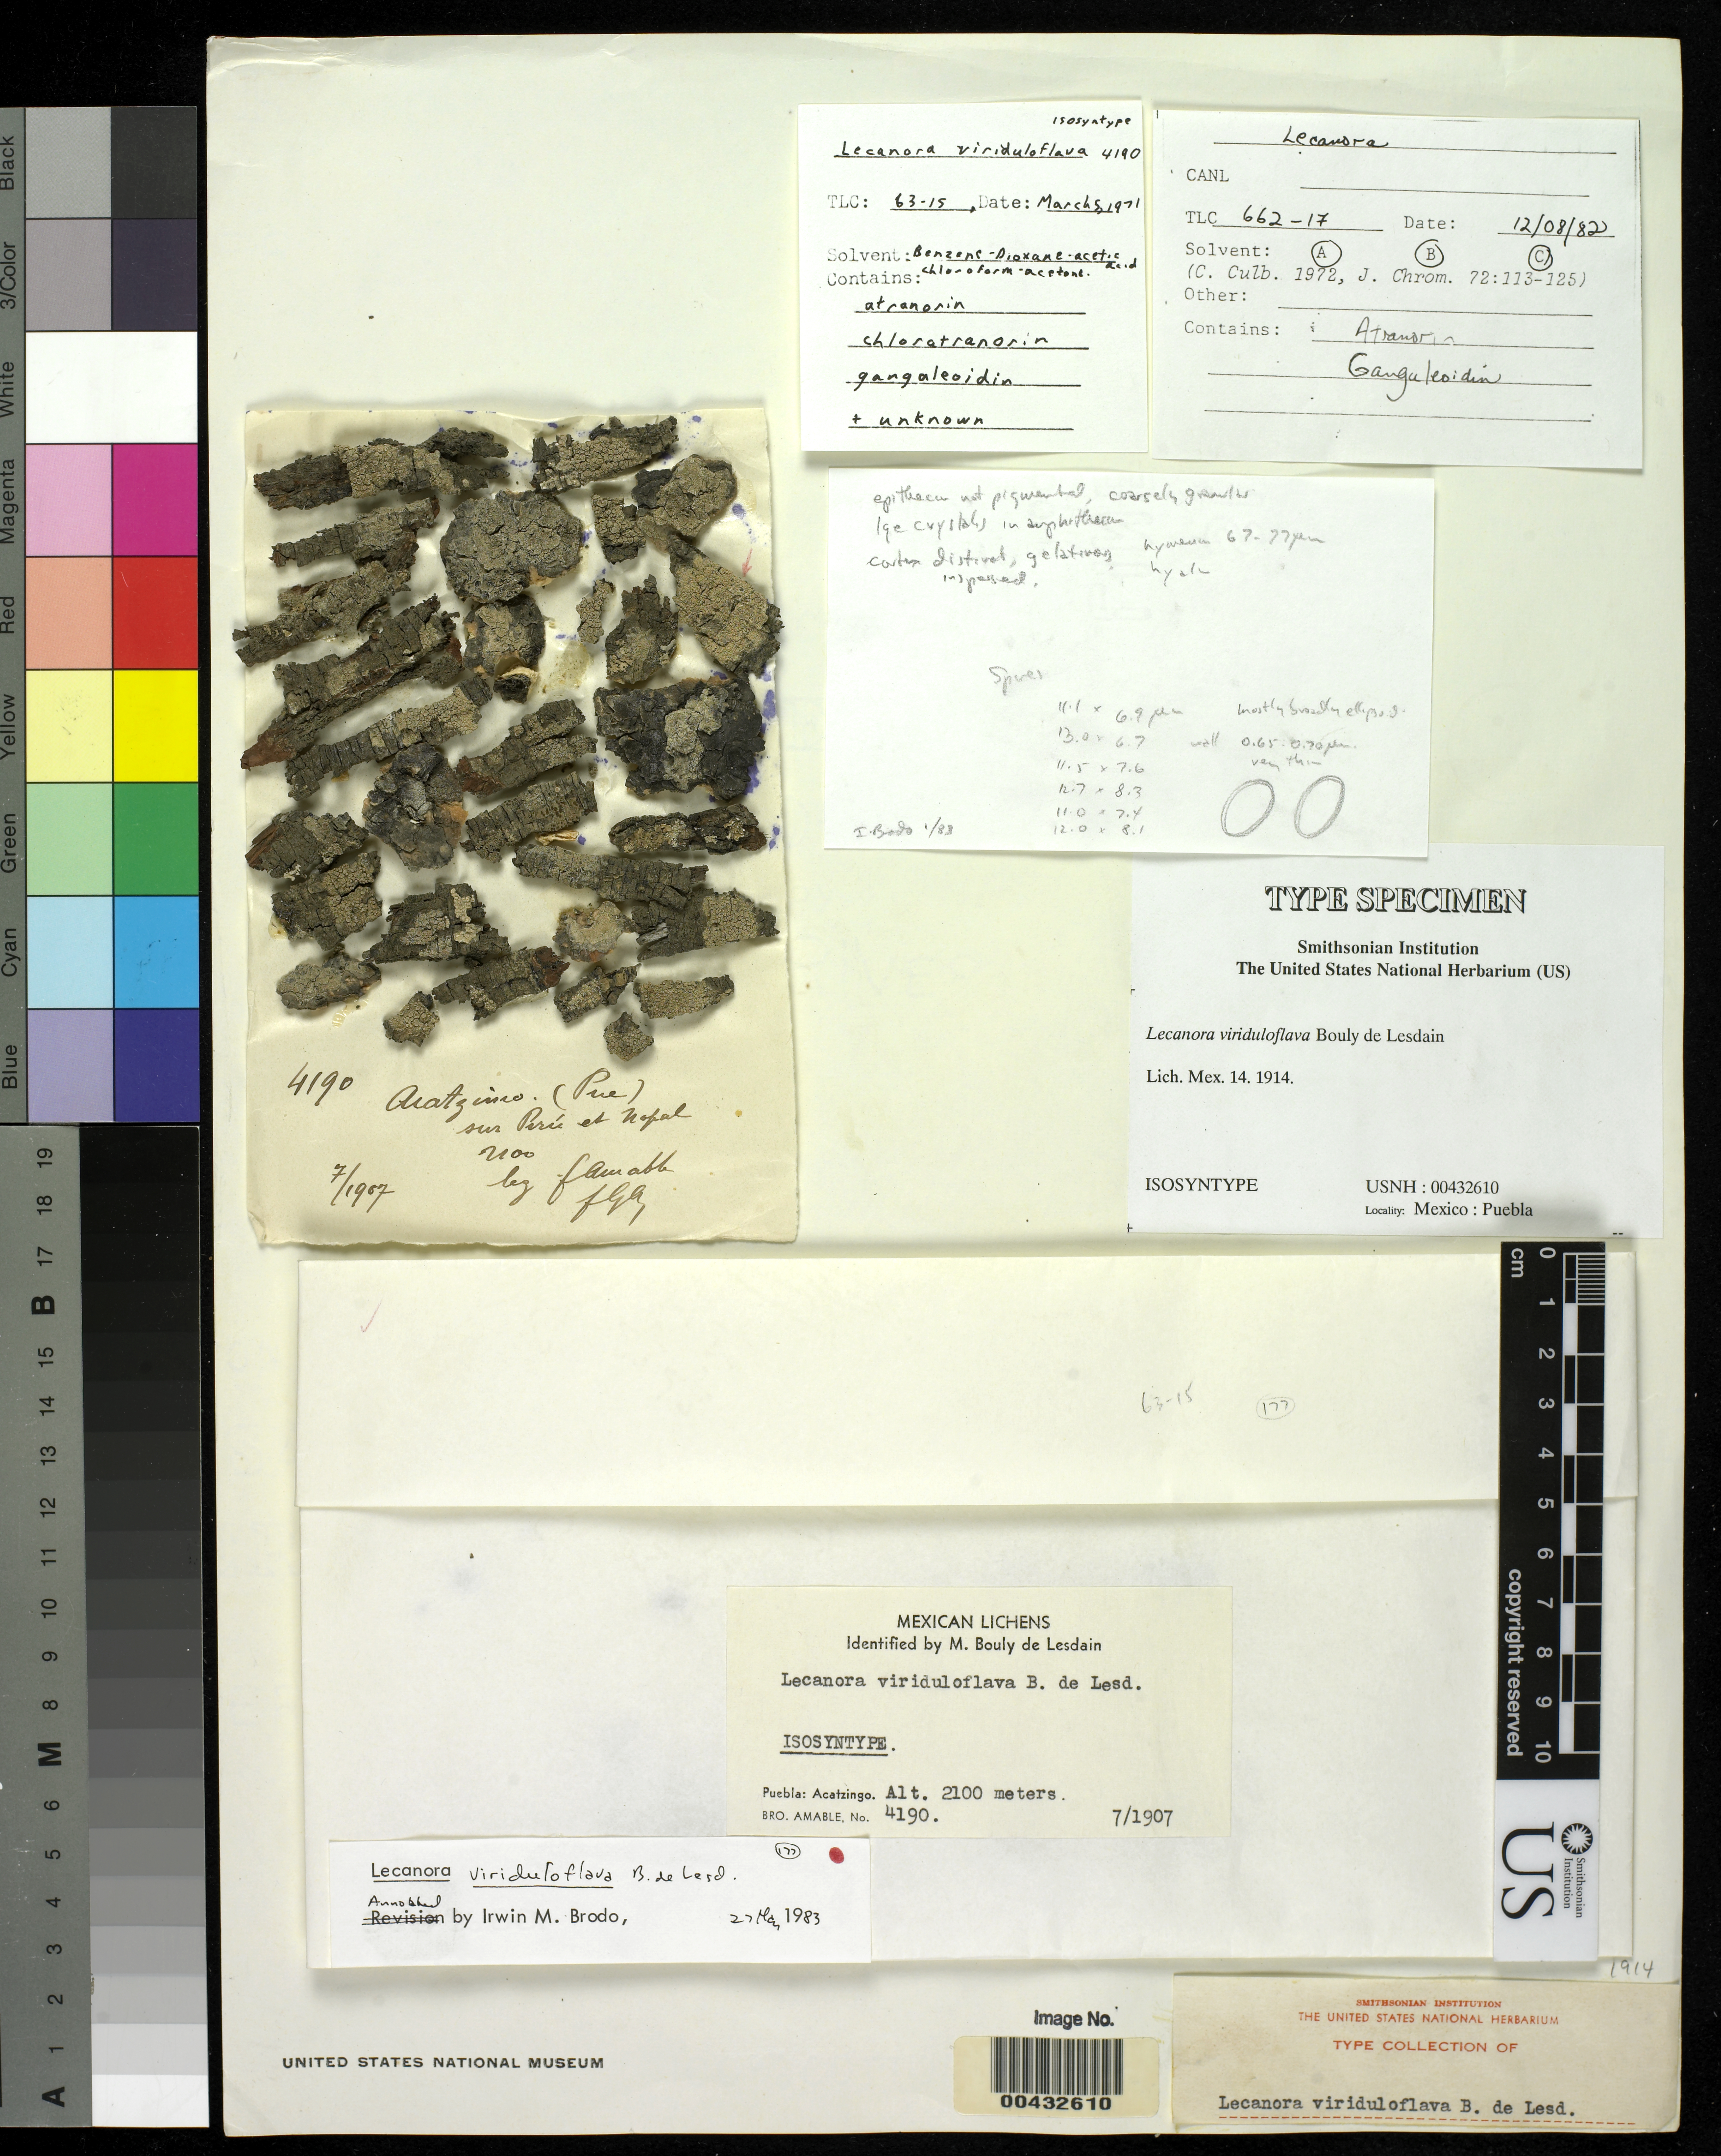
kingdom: Fungi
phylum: Ascomycota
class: Lecanoromycetes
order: Lecanorales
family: Lecanoraceae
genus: Lecanora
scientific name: Lecanora viriduloflava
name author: B. de Lesd.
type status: Isosyntype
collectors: B. Amable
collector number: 4190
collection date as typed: Sep 1907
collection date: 1907-09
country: Mexico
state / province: Puebla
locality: Acatzingo.